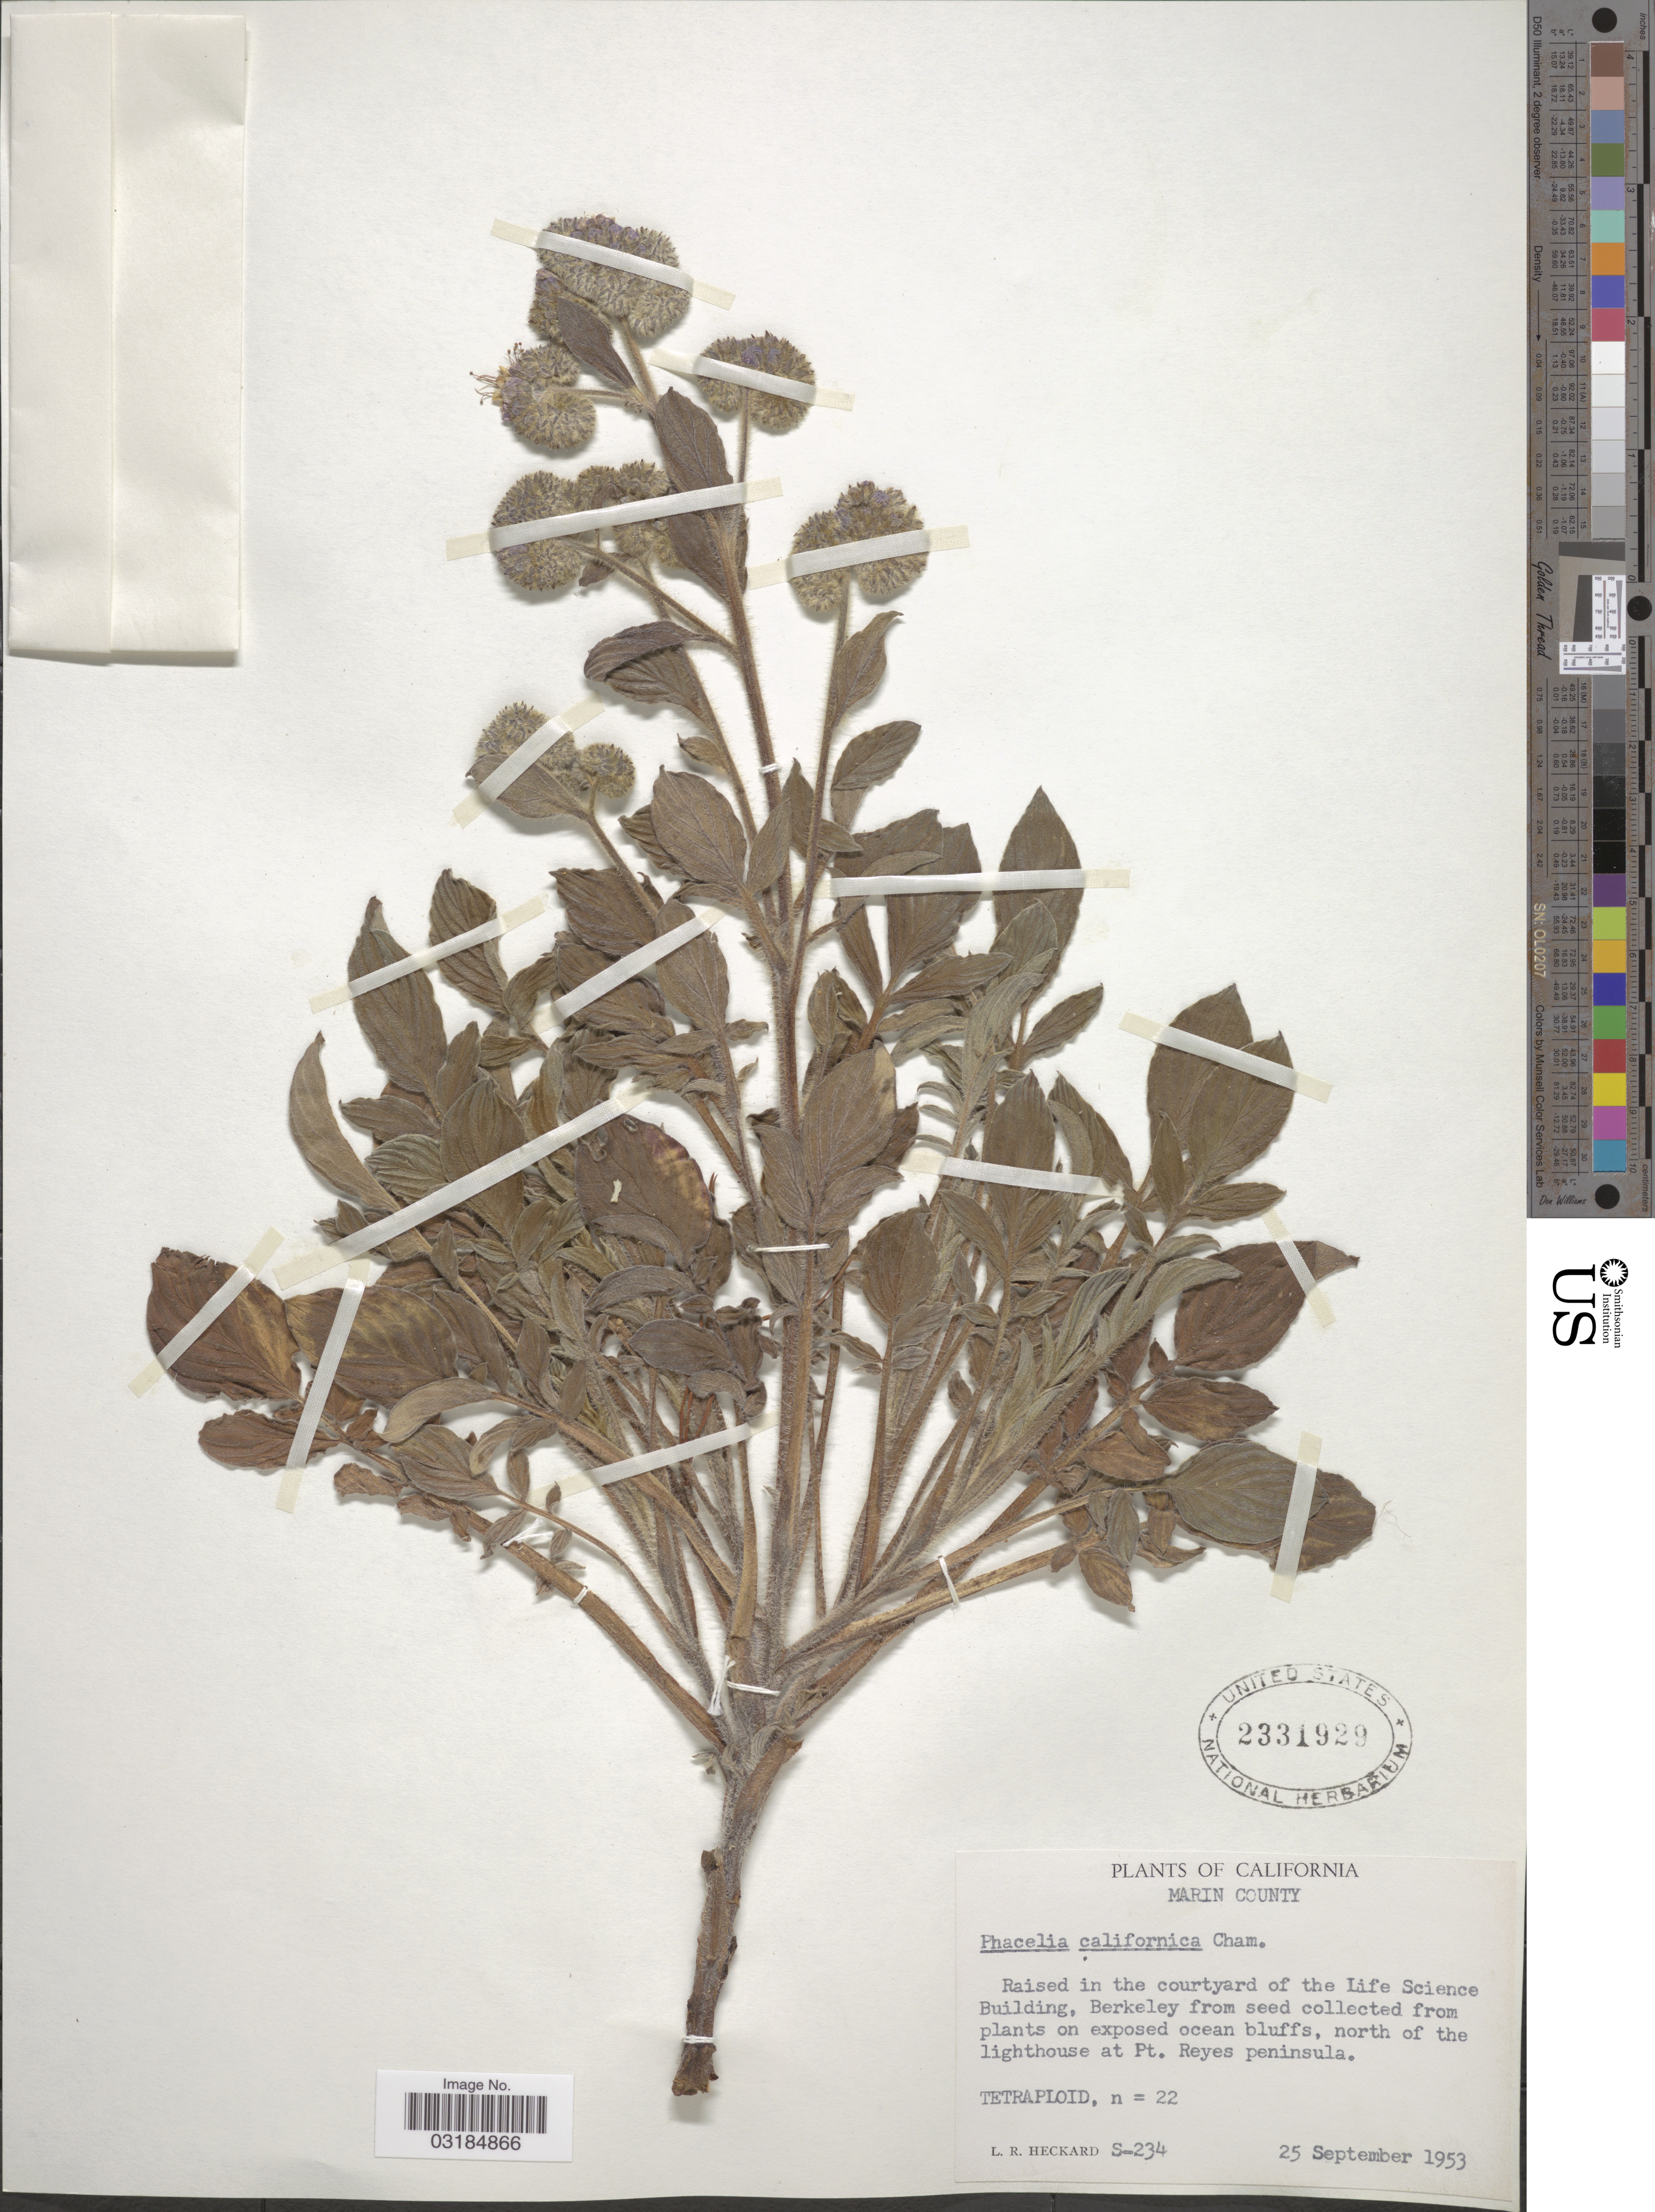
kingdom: Plantae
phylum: Tracheophyta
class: Magnoliopsida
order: Boraginales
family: Hydrophyllaceae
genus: Phacelia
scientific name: Phacelia californica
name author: Cham.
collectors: L. R. Heckard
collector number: S-234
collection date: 1953-09-25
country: United States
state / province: California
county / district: Marin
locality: Marin County, Raised in the courtyard of the Life Science Building, Berkeley. [unsure placement]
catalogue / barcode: US 2331929